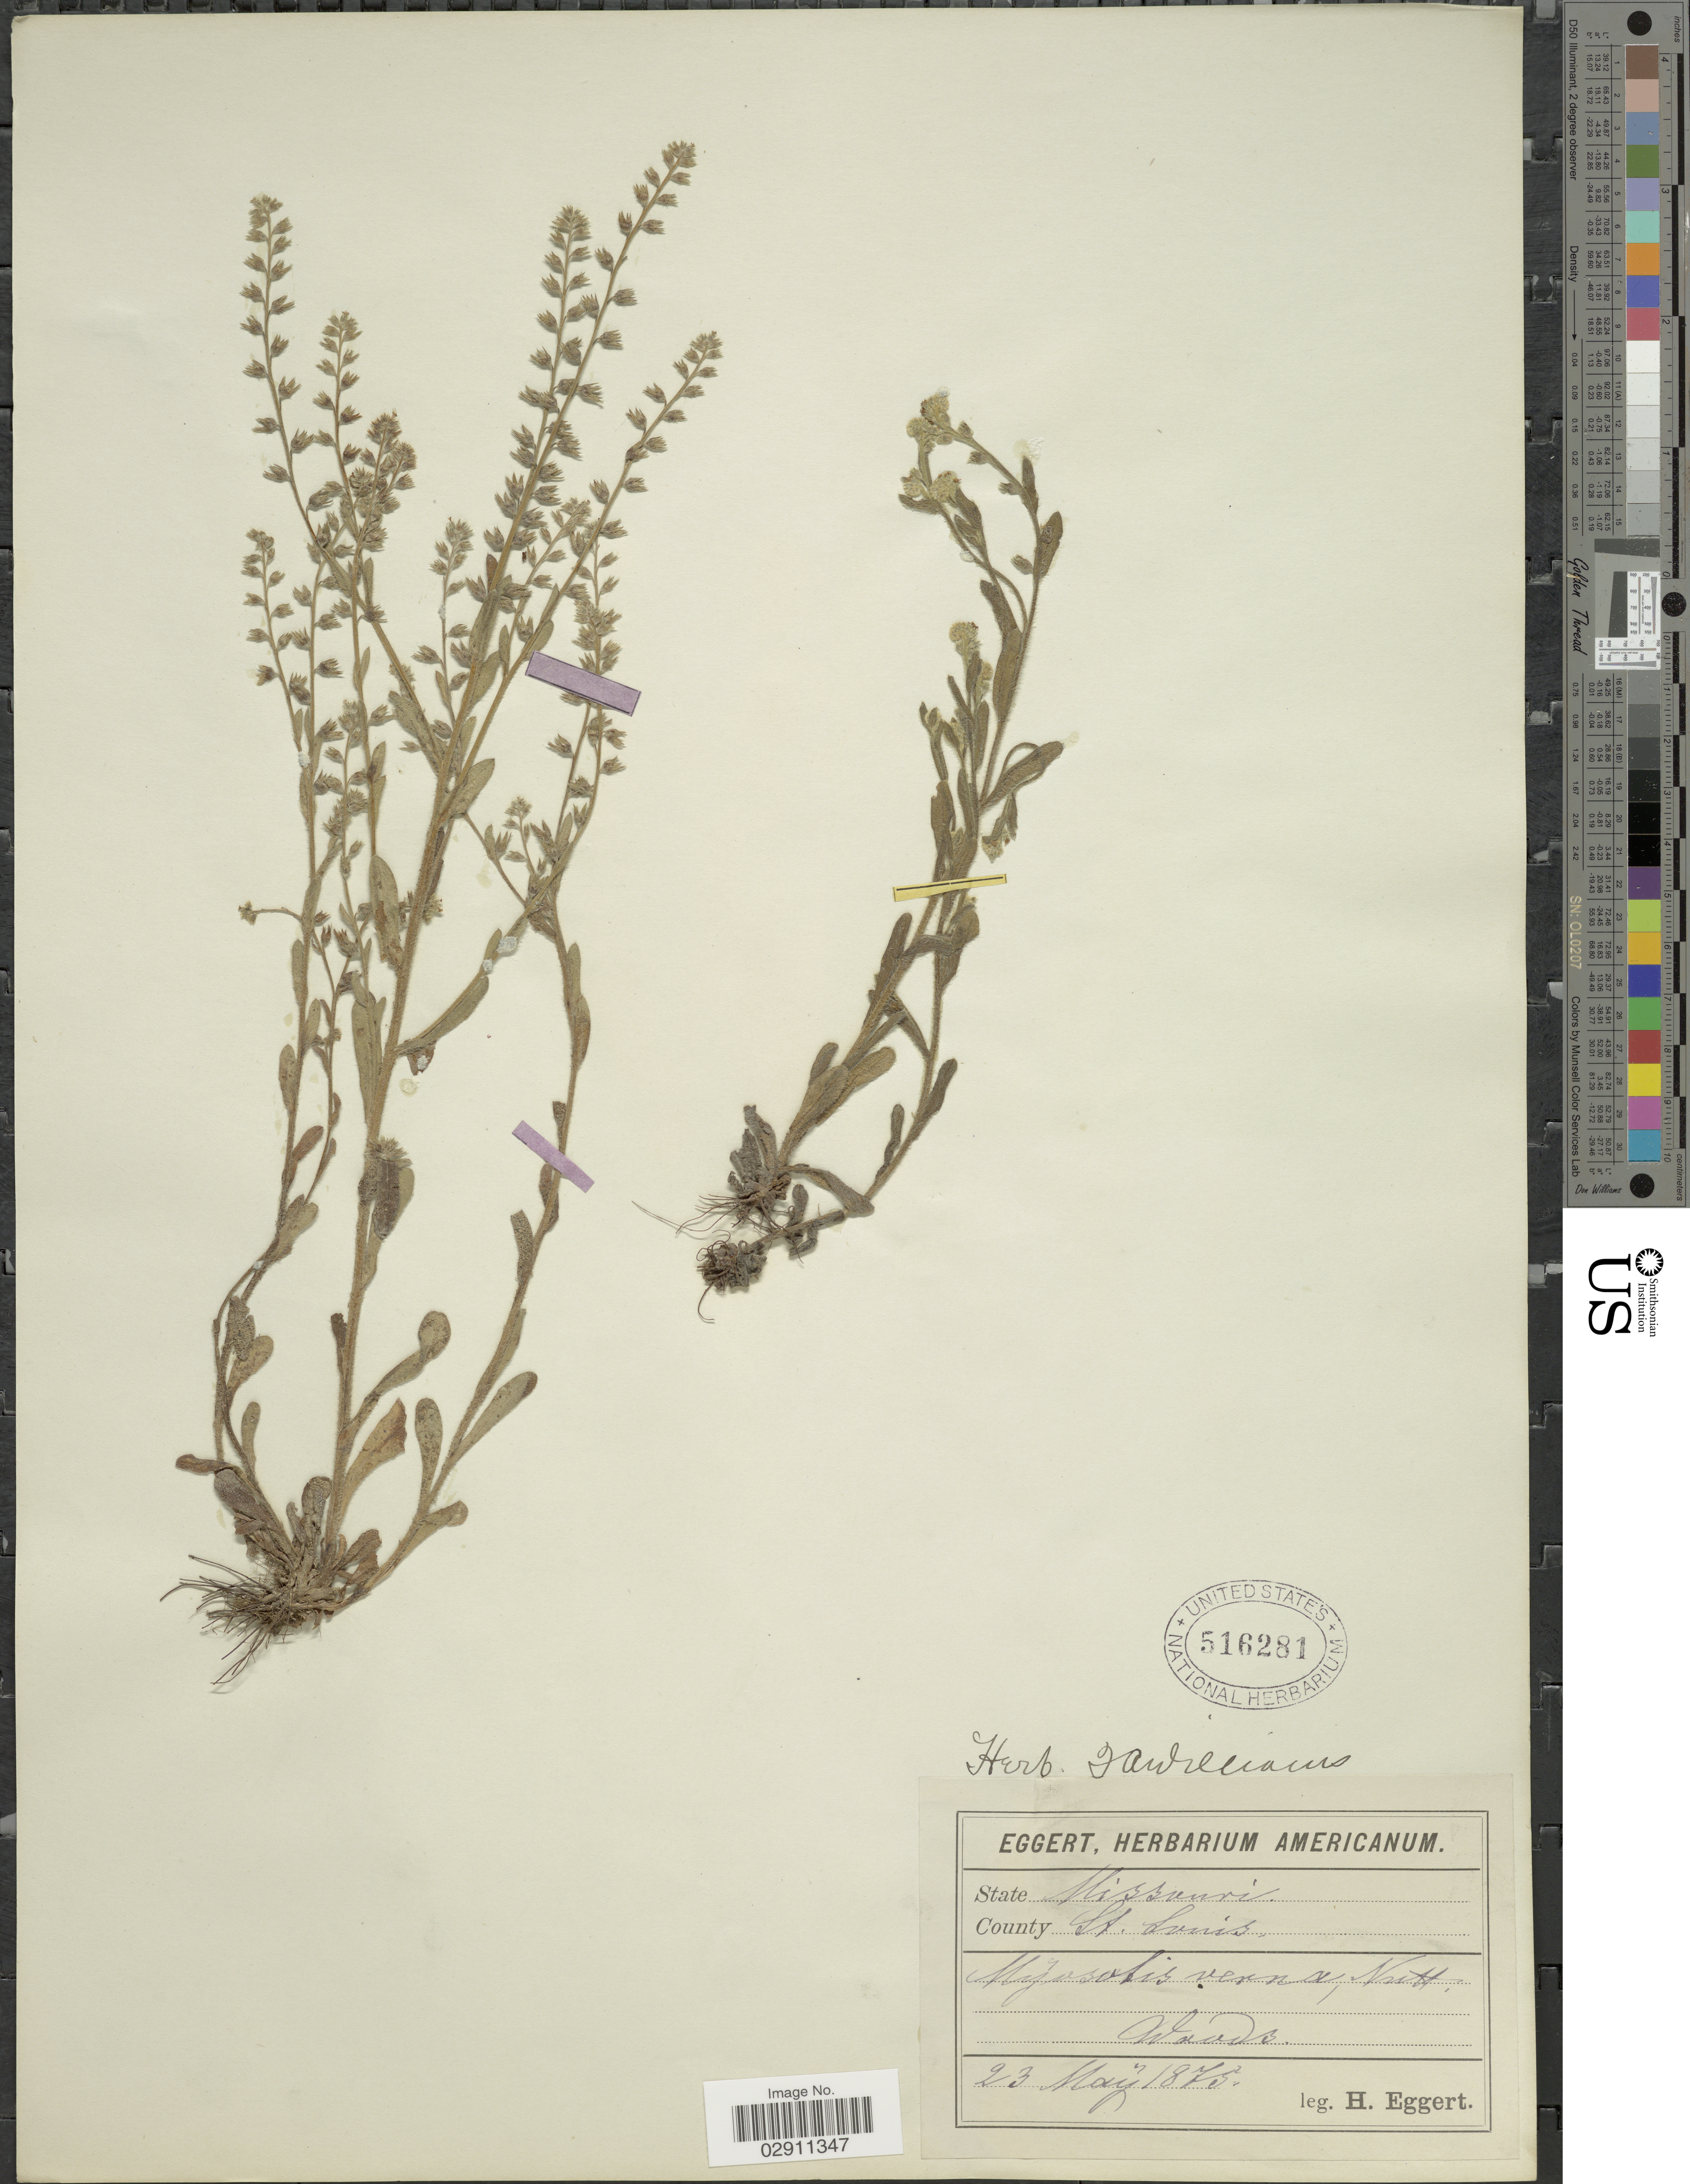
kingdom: Plantae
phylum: Tracheophyta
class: Magnoliopsida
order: Boraginales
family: Boraginaceae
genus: Myosotis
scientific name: Myosotis verna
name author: Nutt.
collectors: H. Eggert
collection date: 1875-05-23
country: United States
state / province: Missouri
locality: County St. Louis, Woods.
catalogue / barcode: US 516281